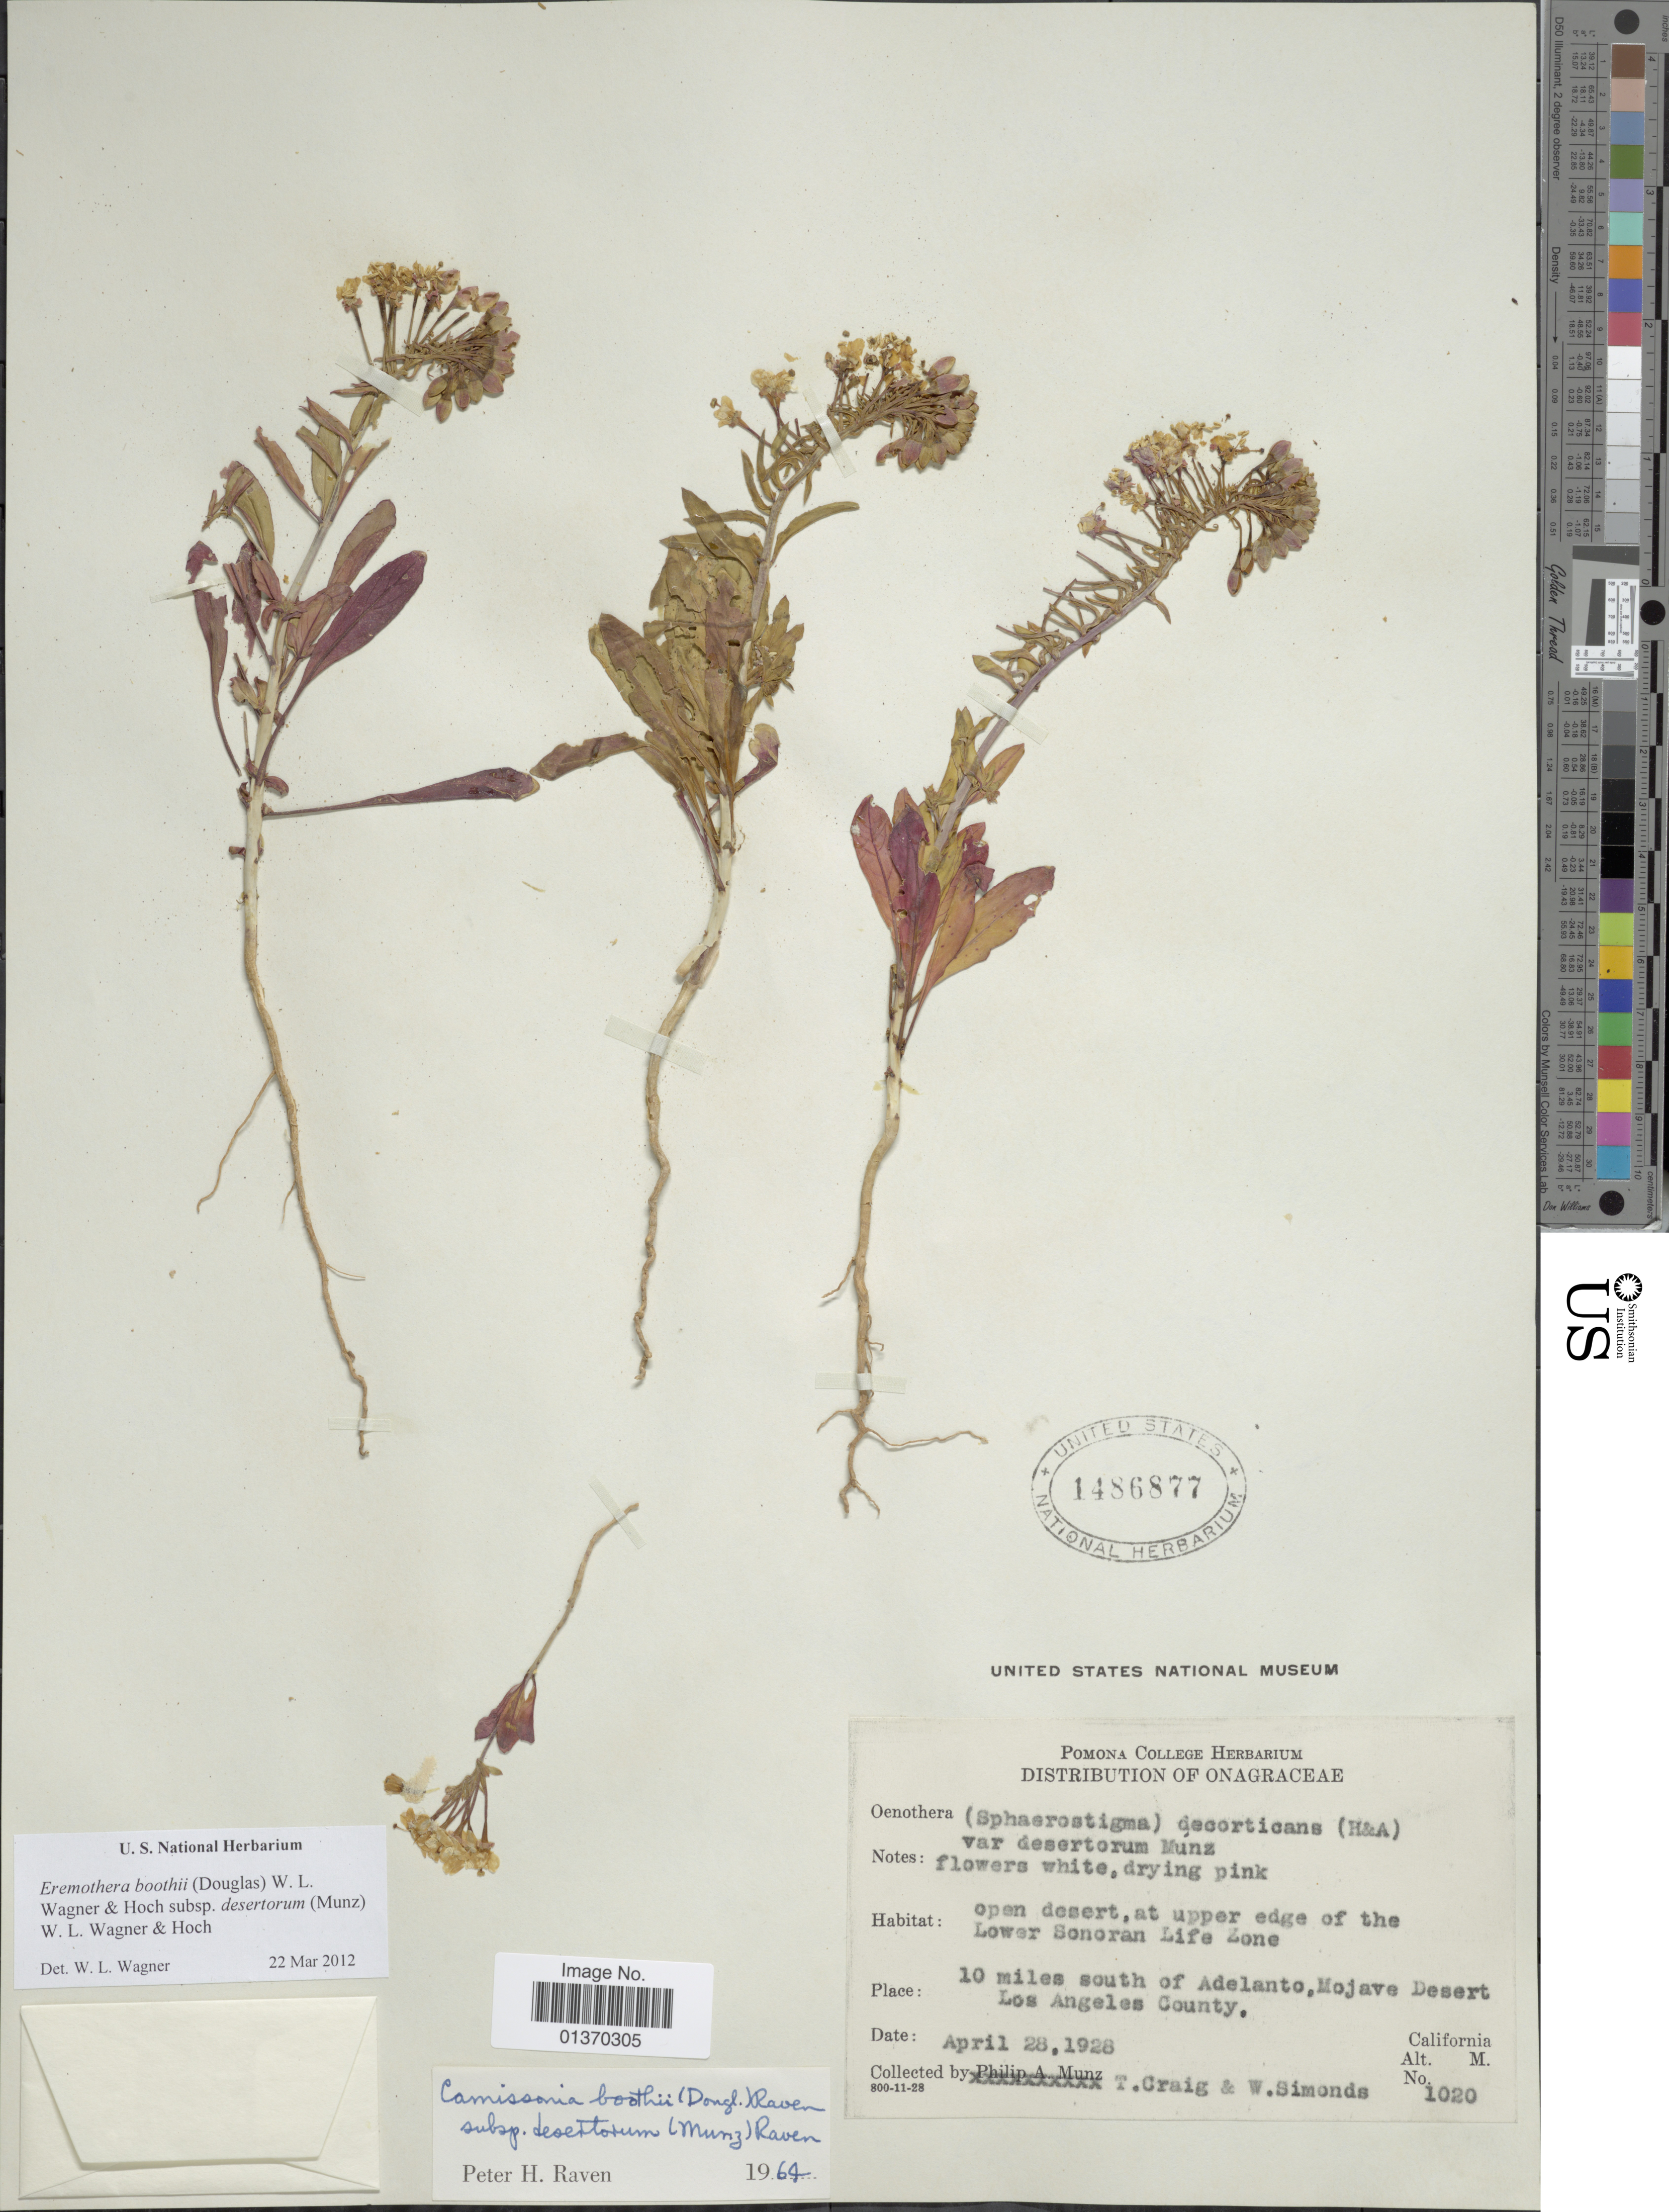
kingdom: Plantae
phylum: Tracheophyta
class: Magnoliopsida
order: Myrtales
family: Onagraceae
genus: Eremothera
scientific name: Eremothera boothii subsp. desertorum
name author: (Munz) W.L. Wagner & Hoch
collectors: T. Craig & W. Simonds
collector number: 1020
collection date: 1928-04-28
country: United States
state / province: California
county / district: Los Angeles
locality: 10 miles south of Adelanto, Mojave Desert Los Angeles County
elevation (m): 1020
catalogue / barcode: US 1486877